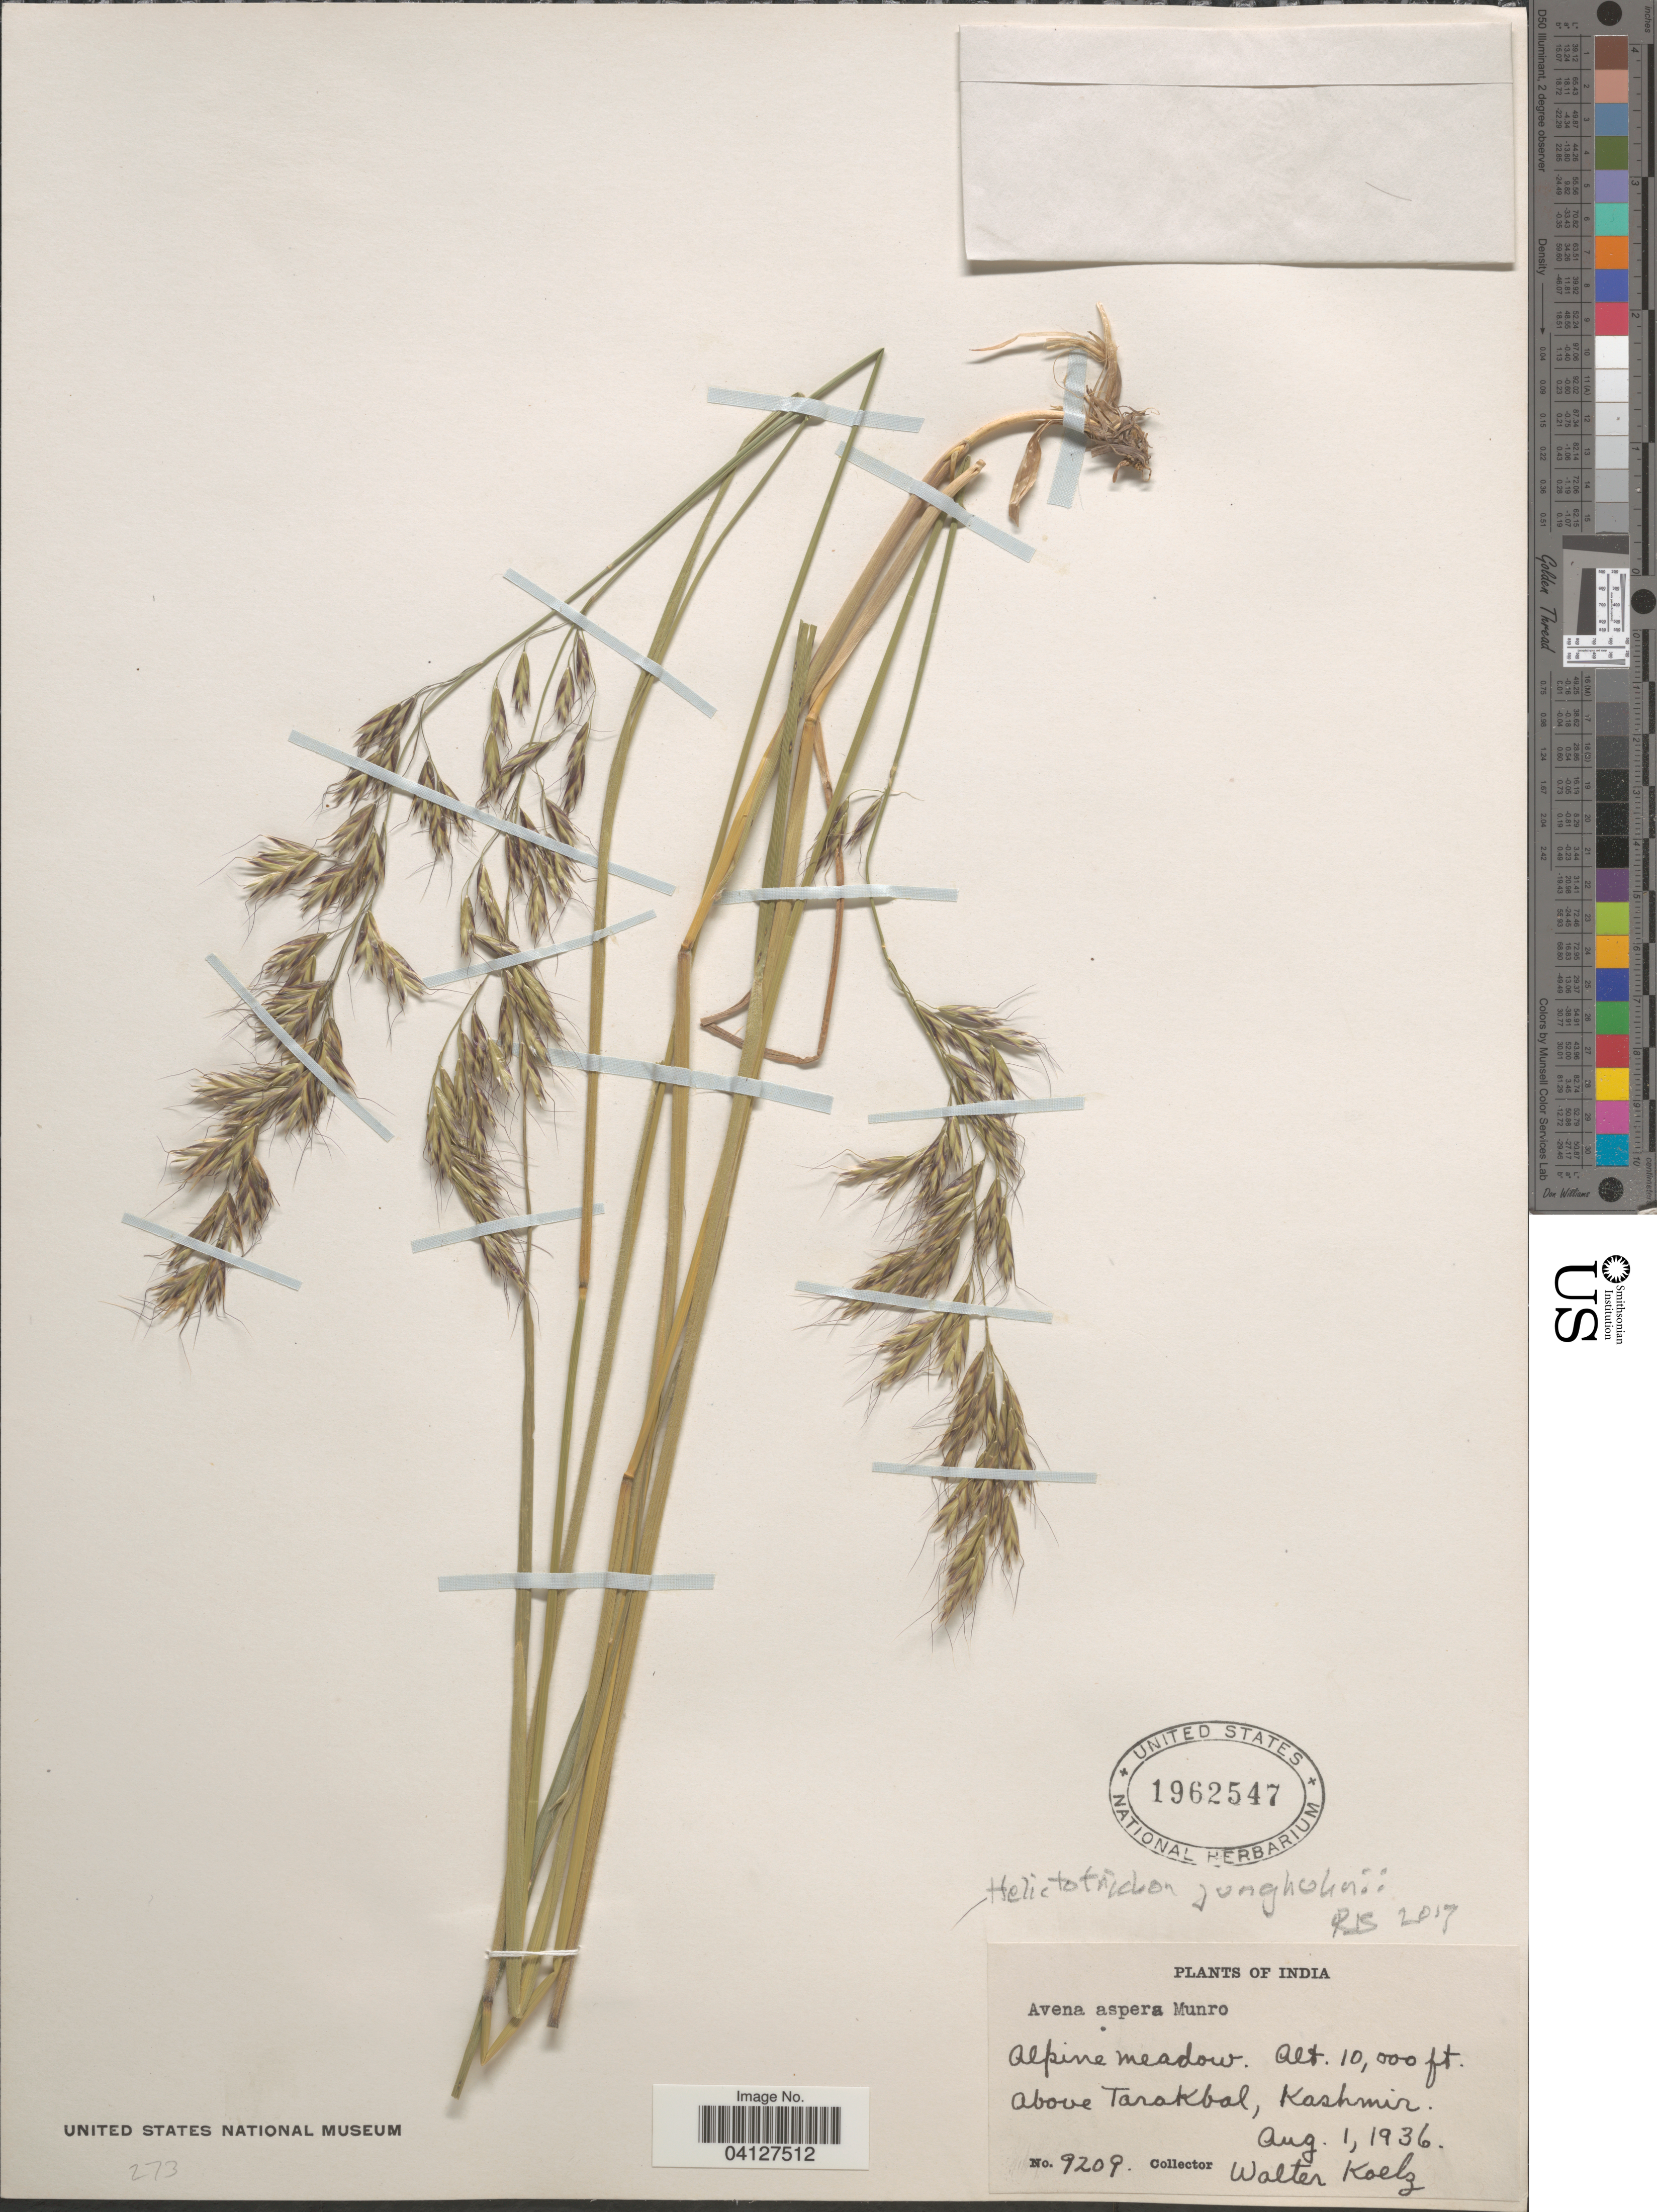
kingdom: Plantae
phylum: Tracheophyta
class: Liliopsida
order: Poales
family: Poaceae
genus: Avena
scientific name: Avena aspera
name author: Munro ex Thwaites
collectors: W. N. Koelz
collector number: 9209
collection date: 1936-08-01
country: India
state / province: Jammu and Kashmir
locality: Above Tarakbal, Kashmir.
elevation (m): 3048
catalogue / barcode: US 1962547